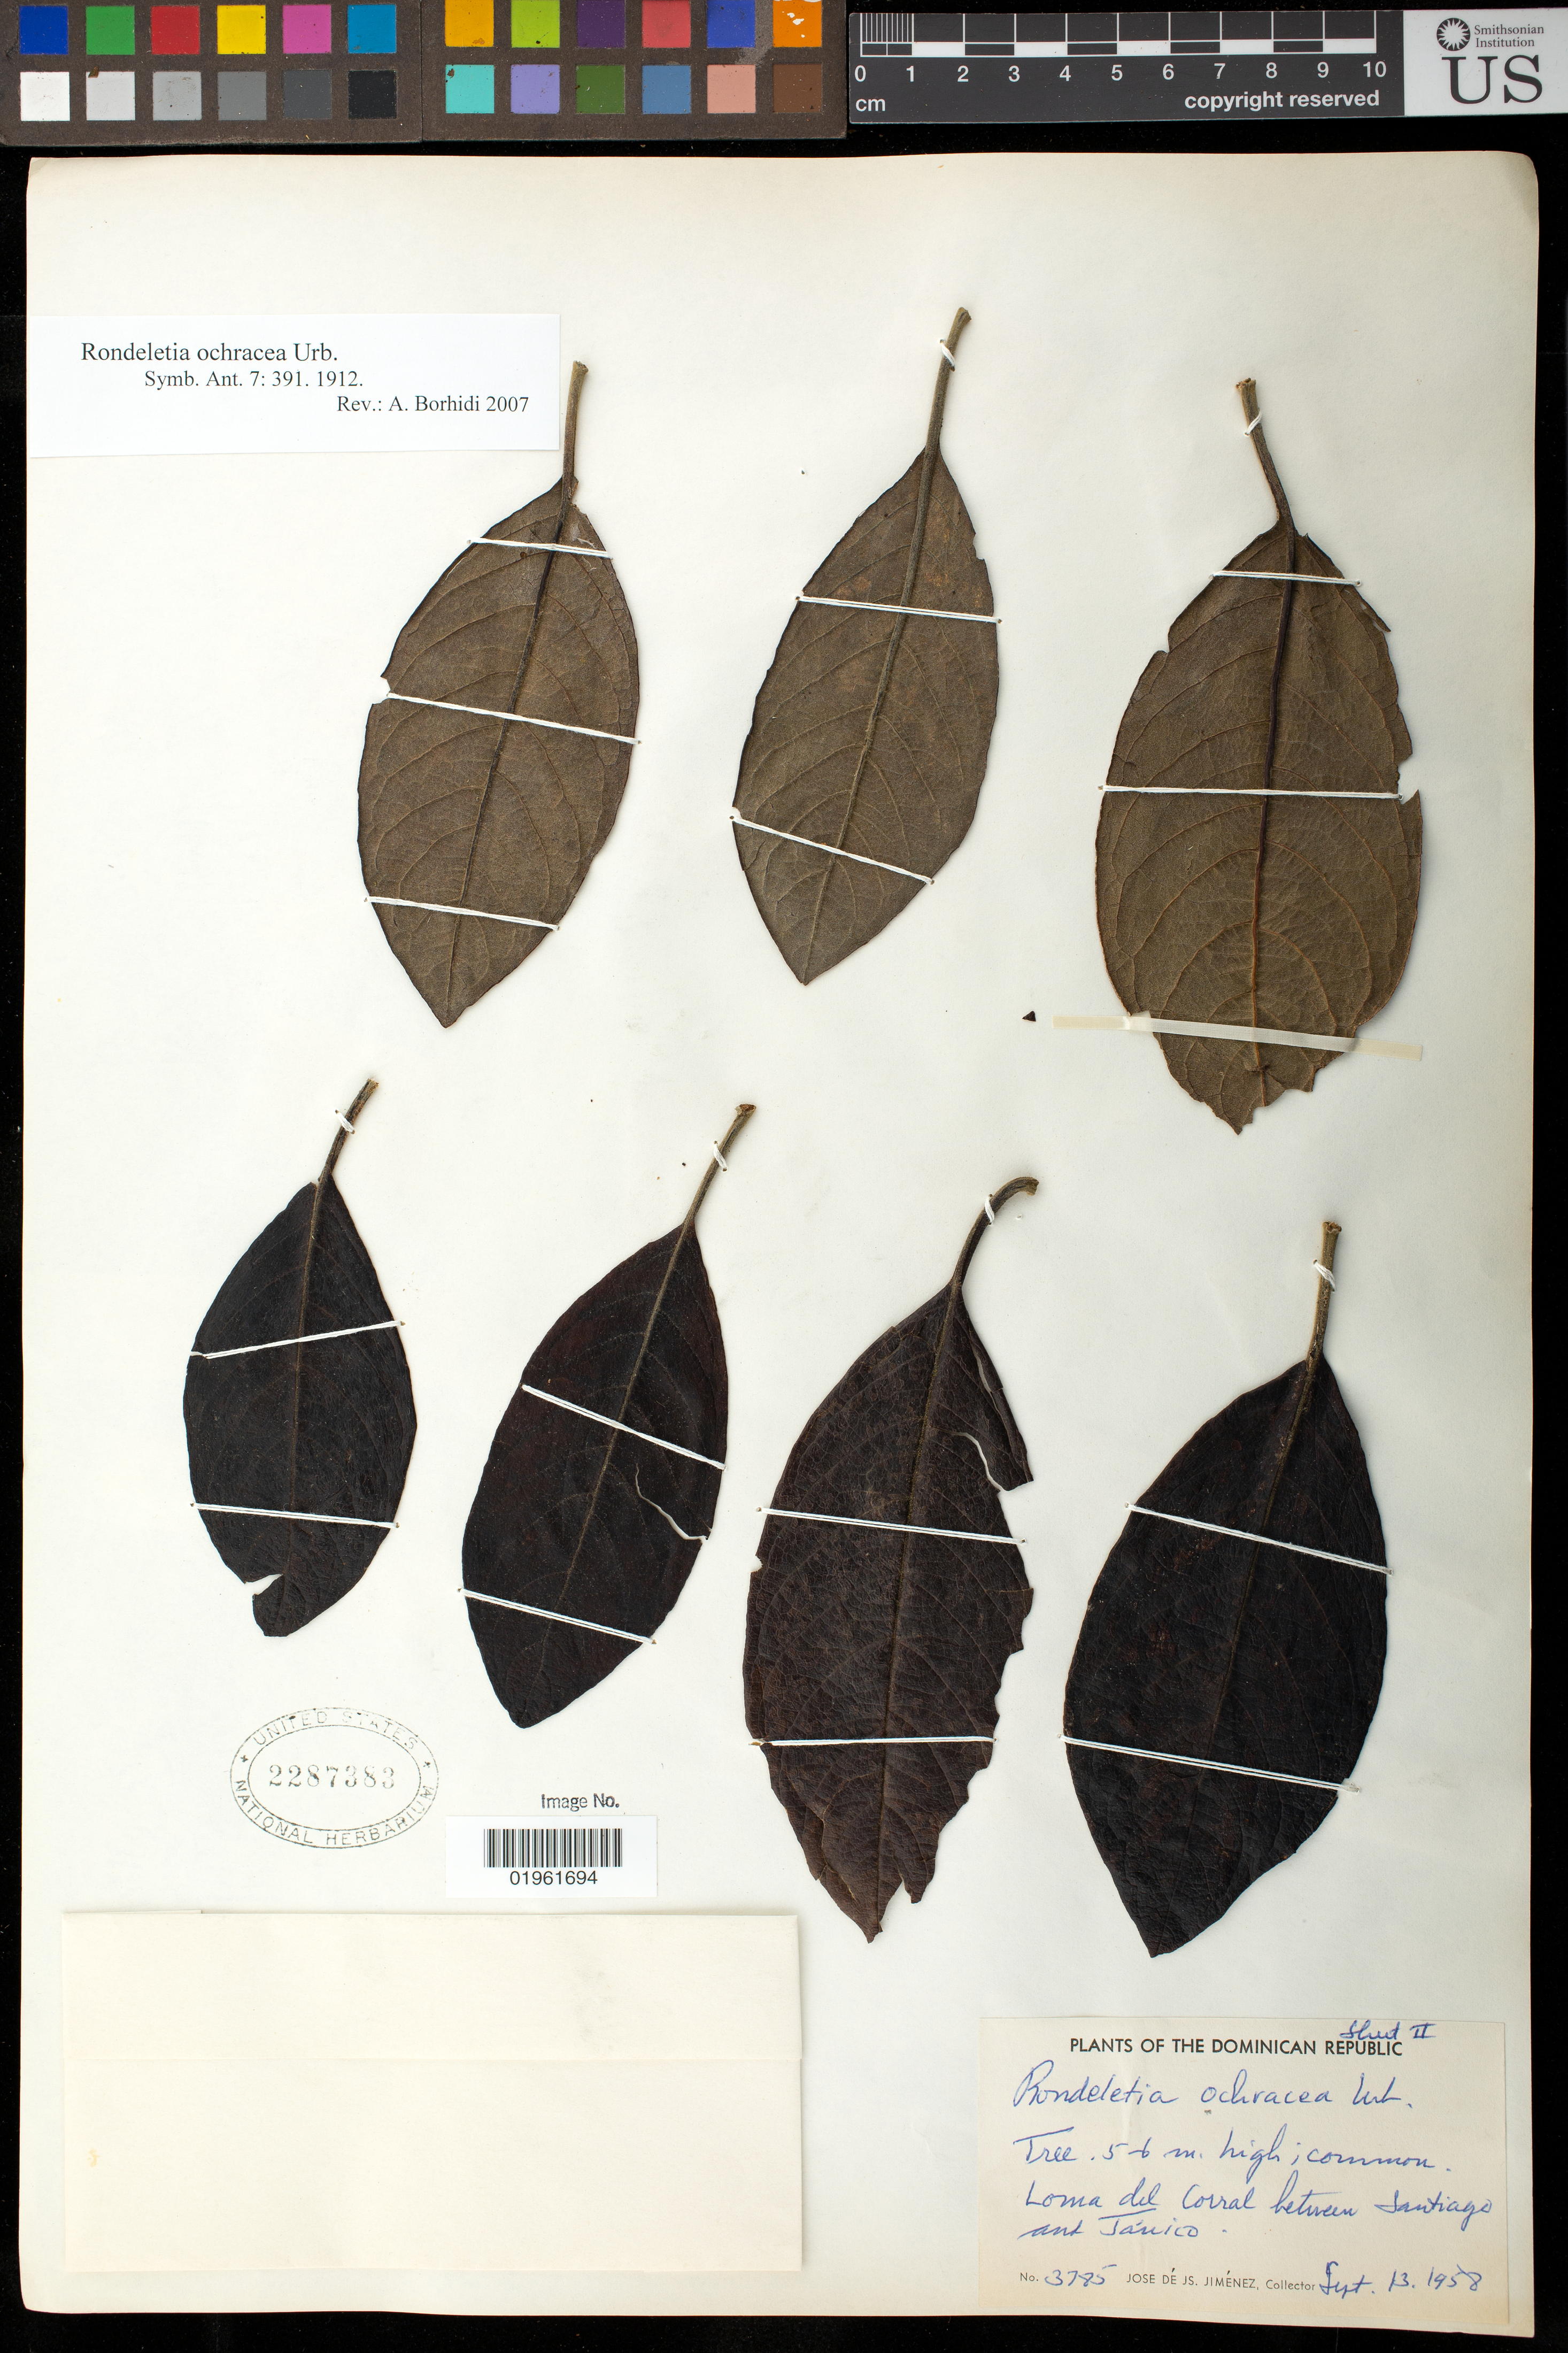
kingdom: Plantae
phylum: Tracheophyta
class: Magnoliopsida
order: Gentianales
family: Rubiaceae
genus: Rondeletia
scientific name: Rondeletia ochracea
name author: Urb.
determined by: Borhidi, Attila L.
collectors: J. J. Jiménez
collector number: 3785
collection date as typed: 13 Sep 1958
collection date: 1958-09-13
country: Dominican Republic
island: Hispaniola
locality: Loma del Corral, between Santiago and Jánico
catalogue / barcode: US 2287383